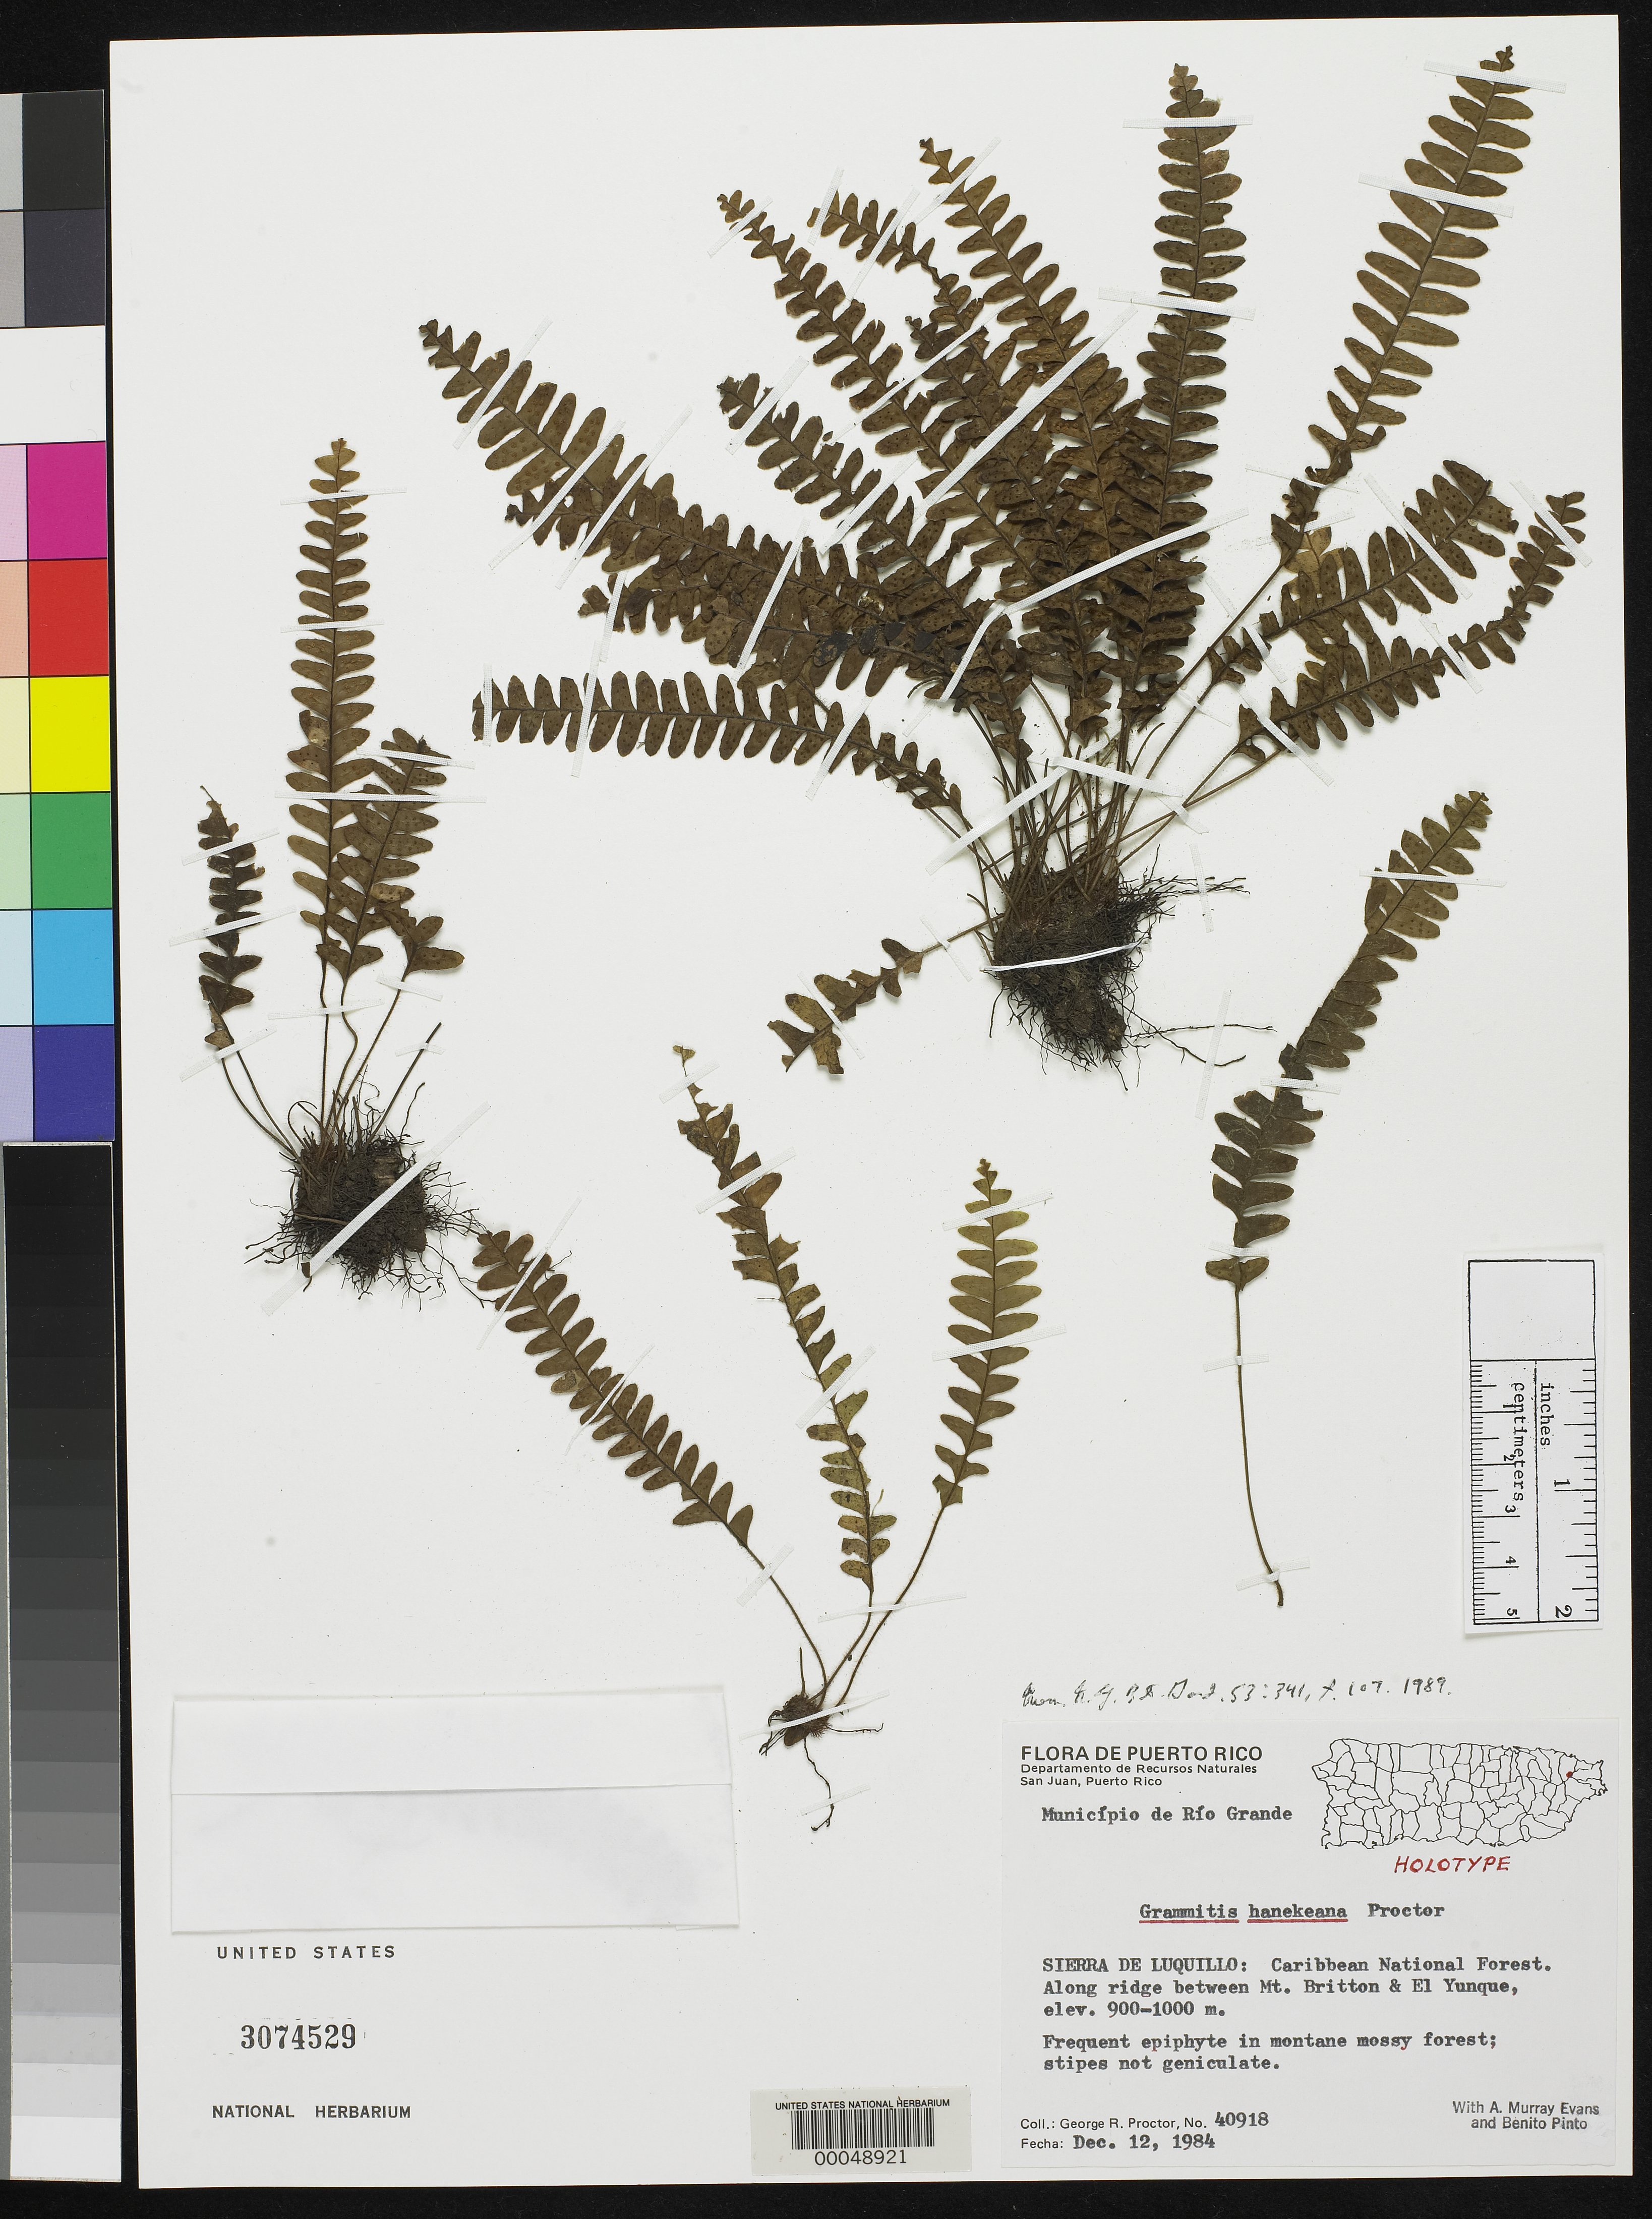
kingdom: Plantae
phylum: Tracheophyta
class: Polypodiopsida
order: Polypodiales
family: Polypodiaceae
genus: Grammitis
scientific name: Grammitis hanekeana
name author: Proctor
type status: Holotype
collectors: G. R. Proctor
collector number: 40918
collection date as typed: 12 Dec 1984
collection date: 1984-12-12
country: Puerto Rico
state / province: Rio Grande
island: Greater Antilles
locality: Sierra de Luquillo, Caribbean National Forest, along ridge between Mt. Britton & El Yunque.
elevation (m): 900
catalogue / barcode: US 3074529